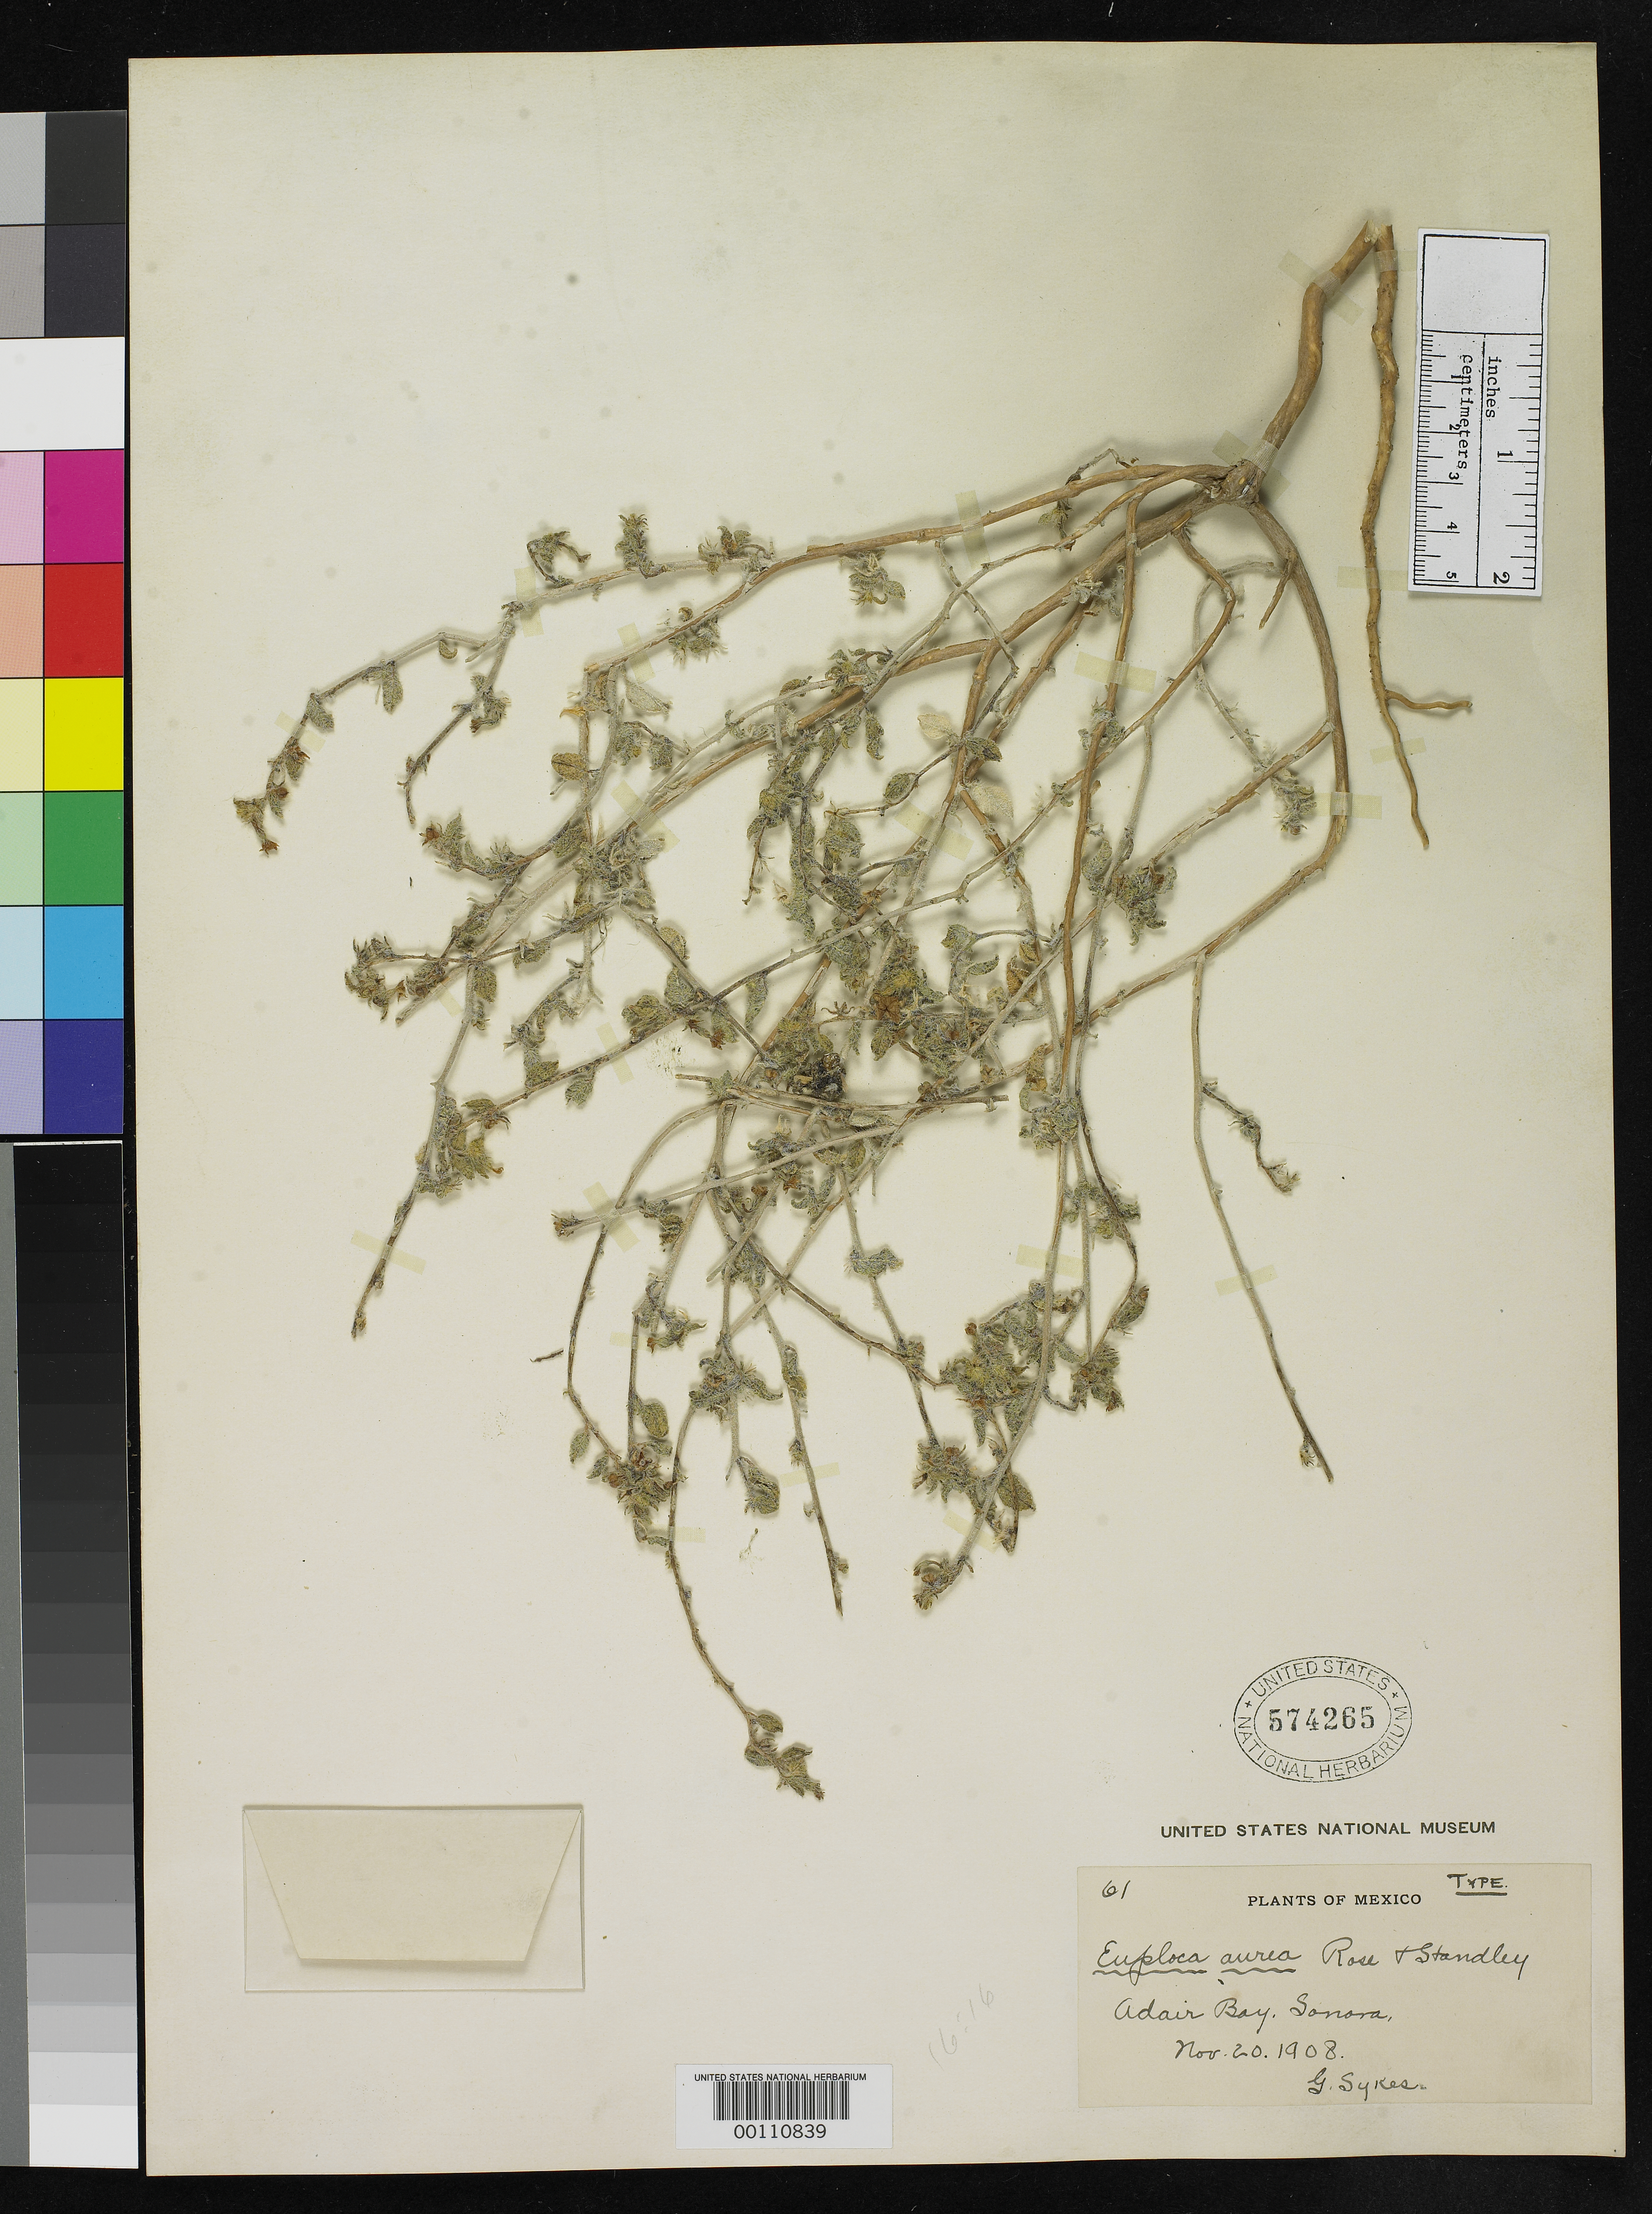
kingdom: Plantae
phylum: Tracheophyta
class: Magnoliopsida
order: Boraginales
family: Heliotropiaceae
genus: Euploca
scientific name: Euploca aurea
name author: Rose & Standl.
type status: Holotype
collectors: G. Sykes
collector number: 61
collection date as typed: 20 Nov 1907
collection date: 1907-11-20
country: Mexico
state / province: Sonora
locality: Adair Bay.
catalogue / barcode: US 574265